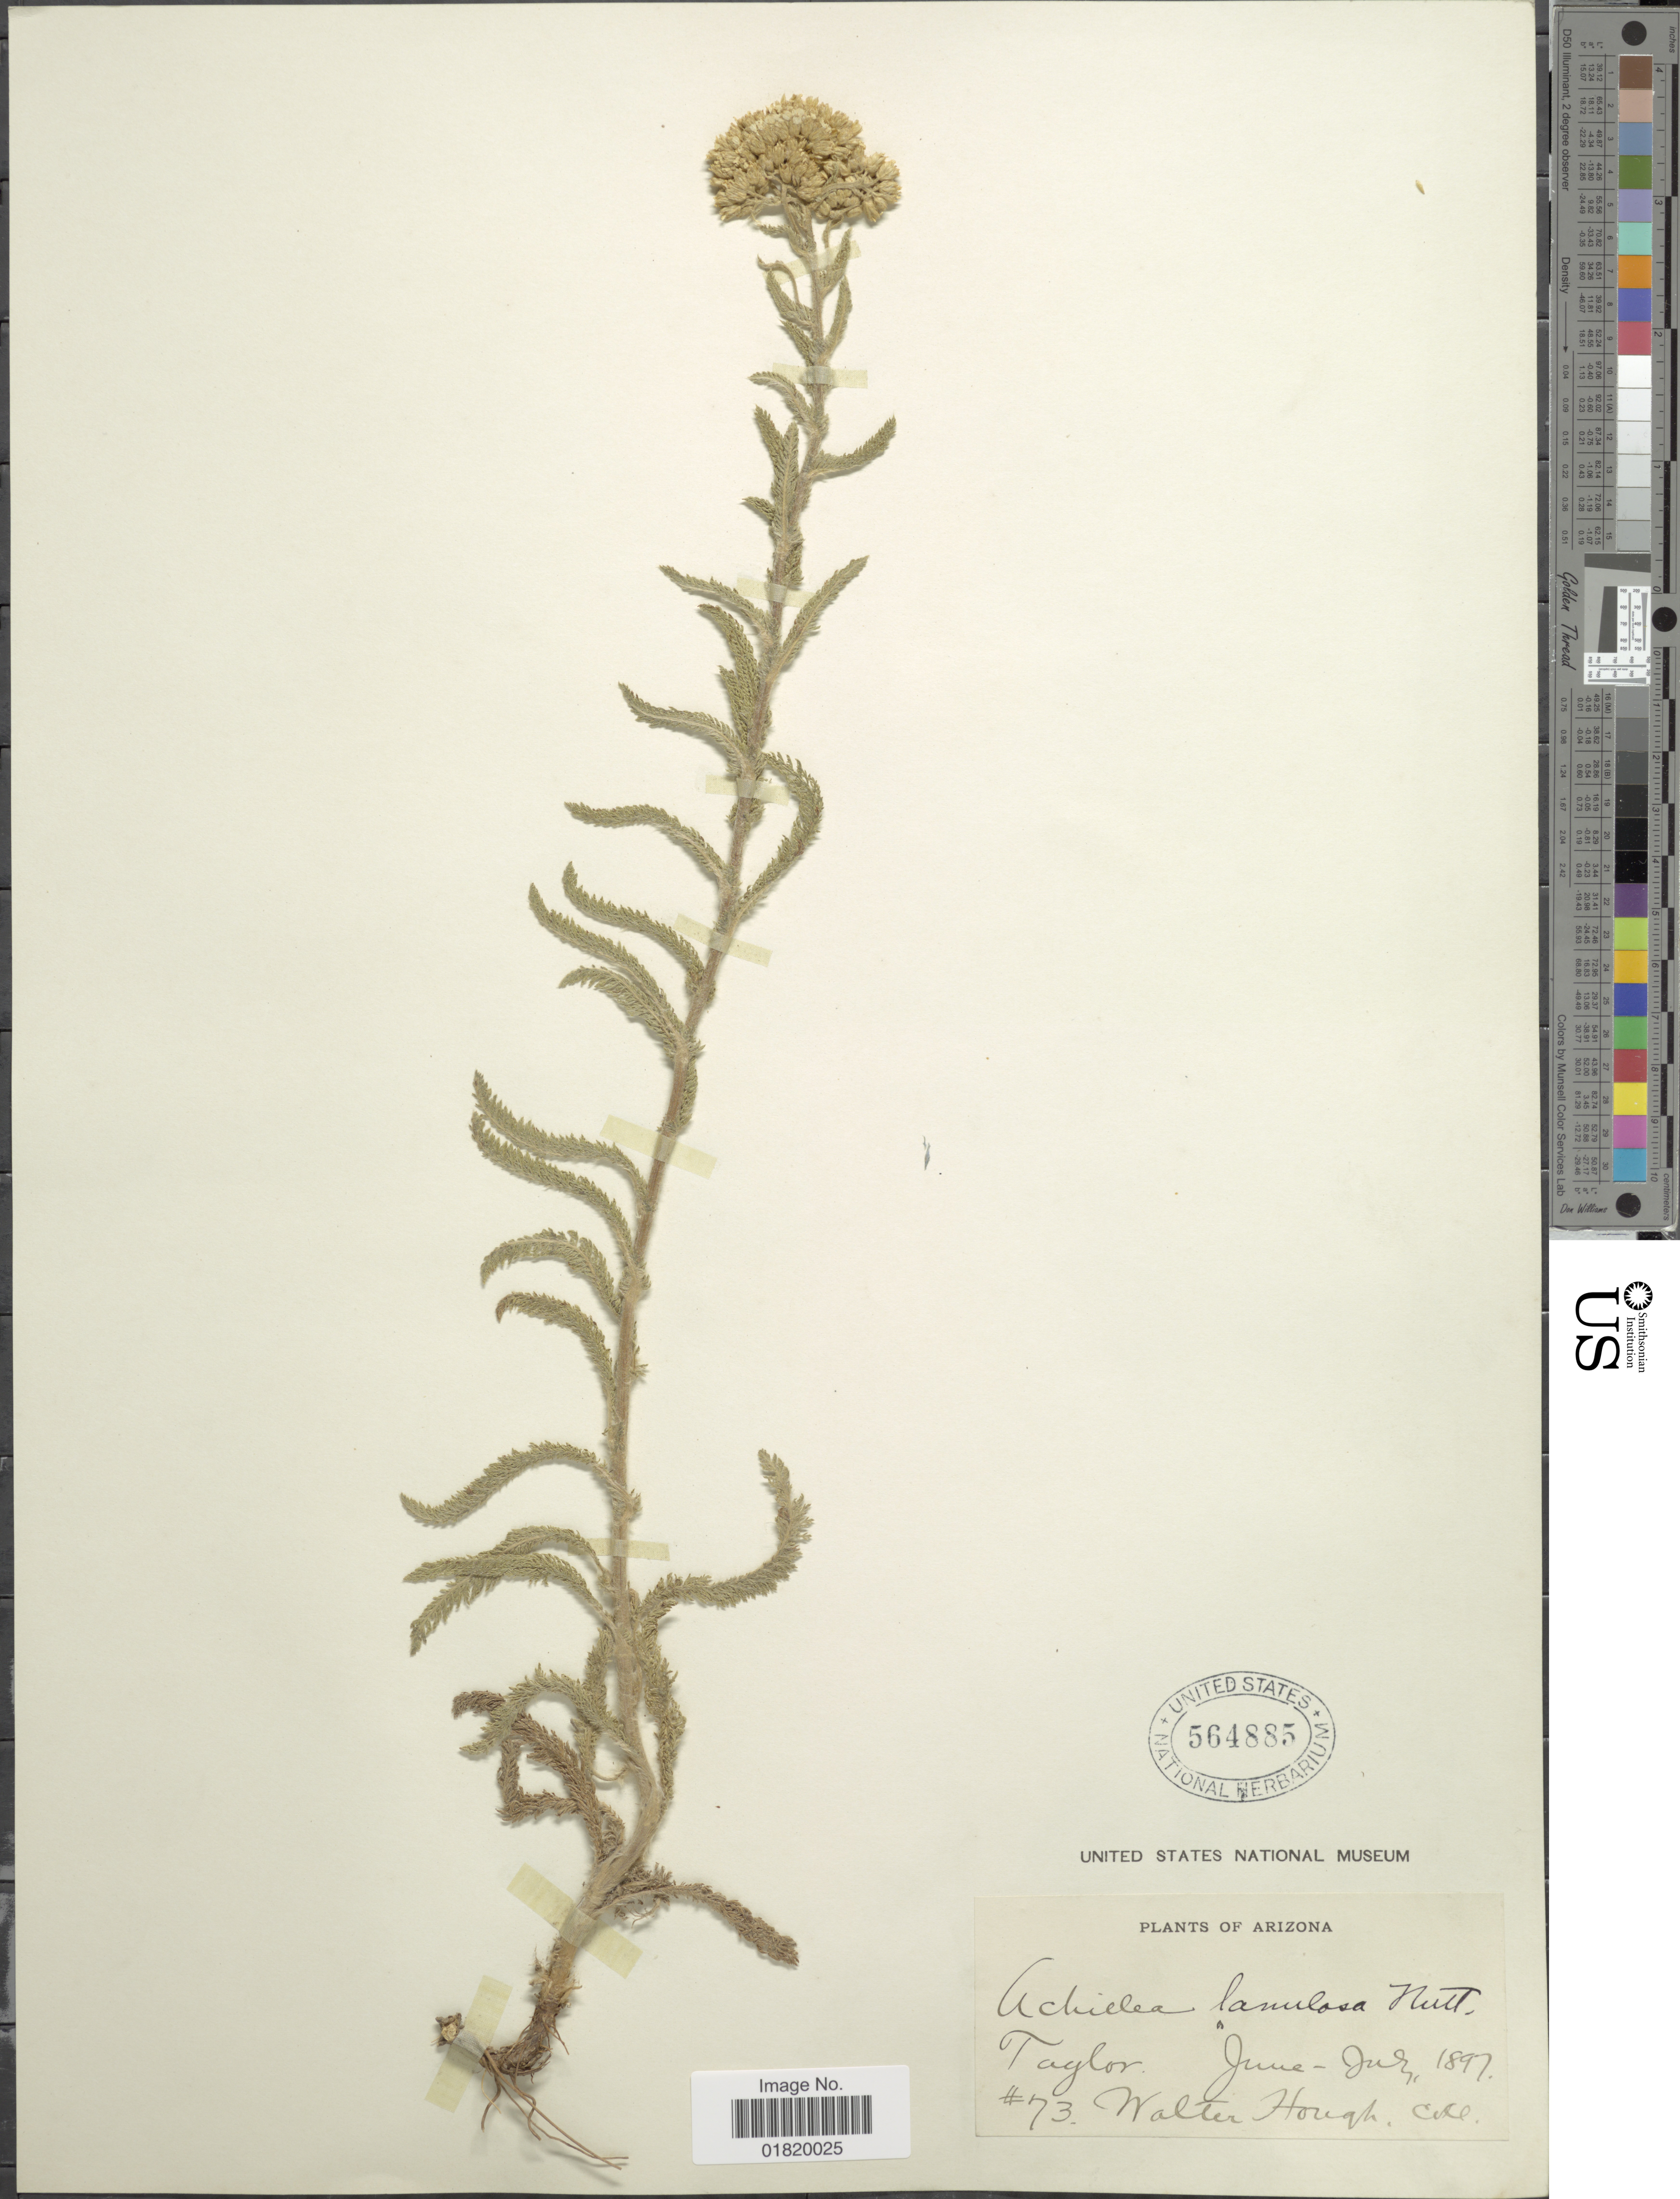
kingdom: Plantae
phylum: Tracheophyta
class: Magnoliopsida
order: Asterales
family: Asteraceae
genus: Achillea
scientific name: Achillea lanulosa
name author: Nutt.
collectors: W. Hough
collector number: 73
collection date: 1897-06/1897-07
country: United States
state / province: Arizona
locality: Taylor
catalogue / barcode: US 564885